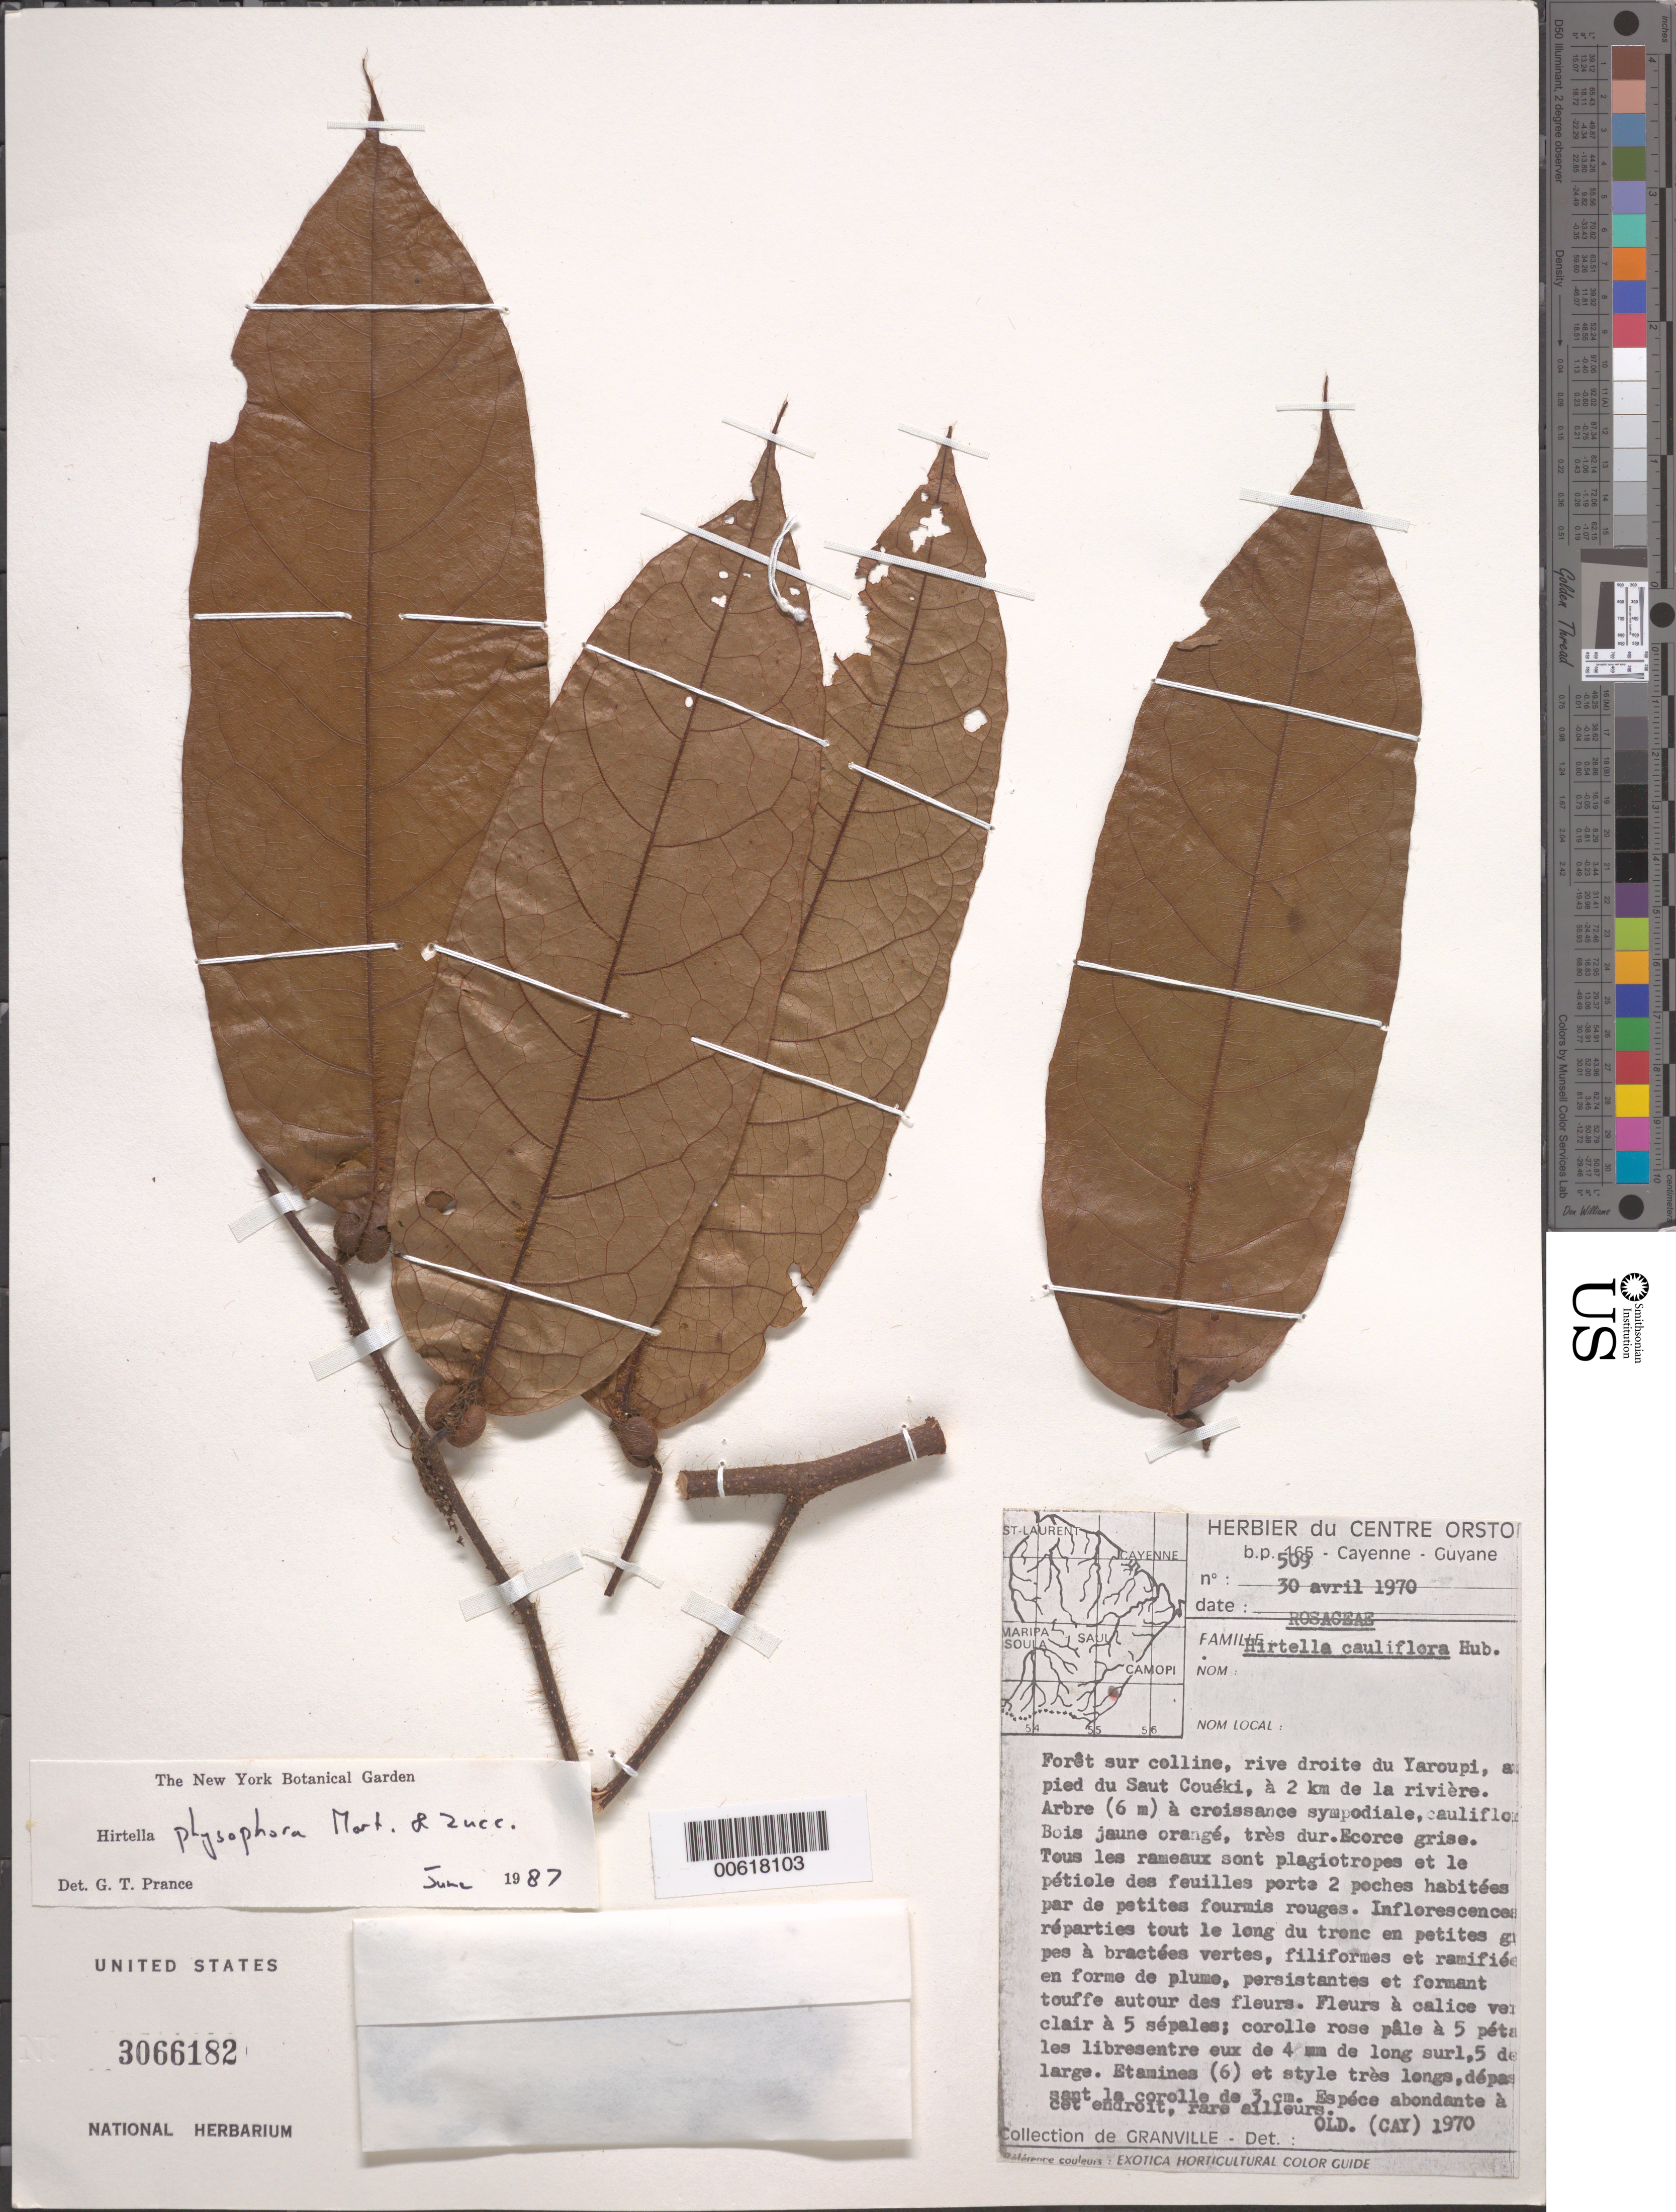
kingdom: Plantae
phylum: Tracheophyta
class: Magnoliopsida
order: Malpighiales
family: Chrysobalanaceae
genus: Hirtella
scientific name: Hirtella physophora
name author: Mart. & Zucc.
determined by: Prance, G. T.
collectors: J.-J. de Granville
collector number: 509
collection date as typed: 30-Apr-70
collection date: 1970-04-30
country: French Guiana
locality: Fleuve Yaroupi (affl. de l'Oyapock), rive droite, Saut Couéki, a 2km de la riviere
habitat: Foret sur colline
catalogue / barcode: US 3066182